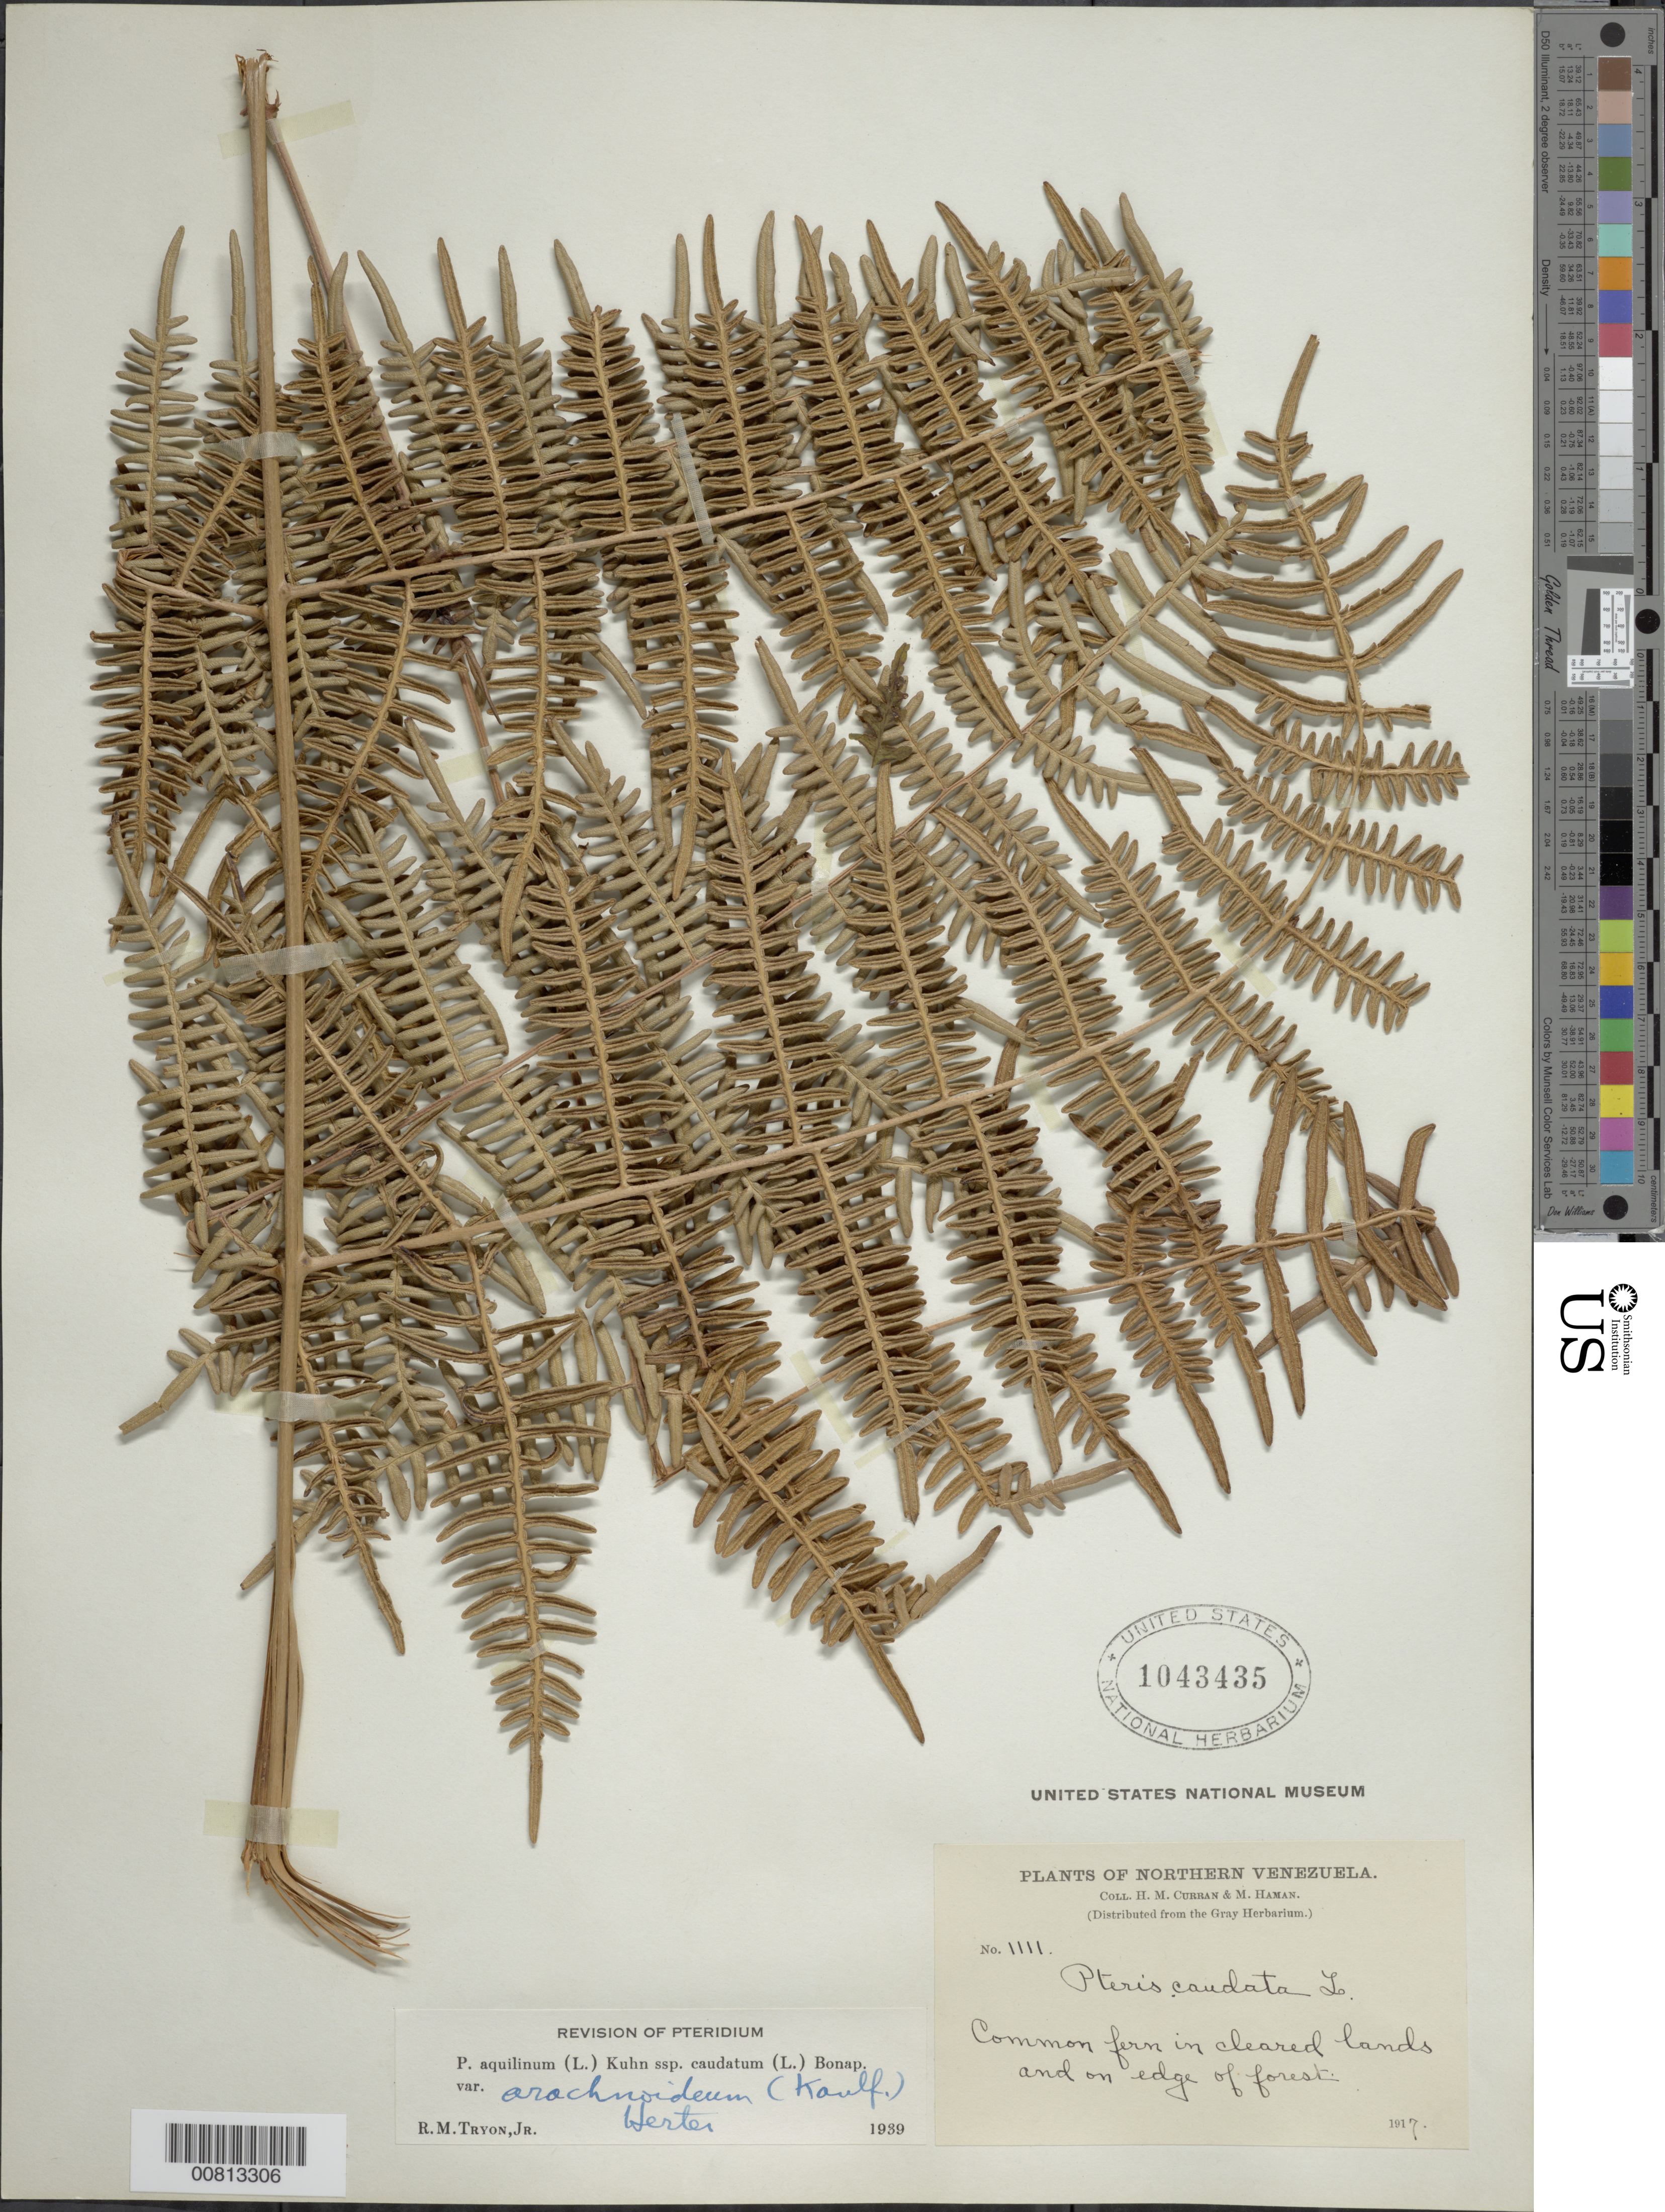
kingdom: Plantae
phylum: Tracheophyta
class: Polypodiopsida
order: Polypodiales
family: Dennstaedtiaceae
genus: Pteridium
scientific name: Pteridium aquilinum var. arachnoideum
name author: (Kaulf.) Herter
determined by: Tryon, Rolla M., Jr.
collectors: H. M. Curran & M. Haman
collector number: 1111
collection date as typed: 1917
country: Venezuela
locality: Northern Venezuela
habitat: Cleared lands and on edge of forests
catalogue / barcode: US 1043435